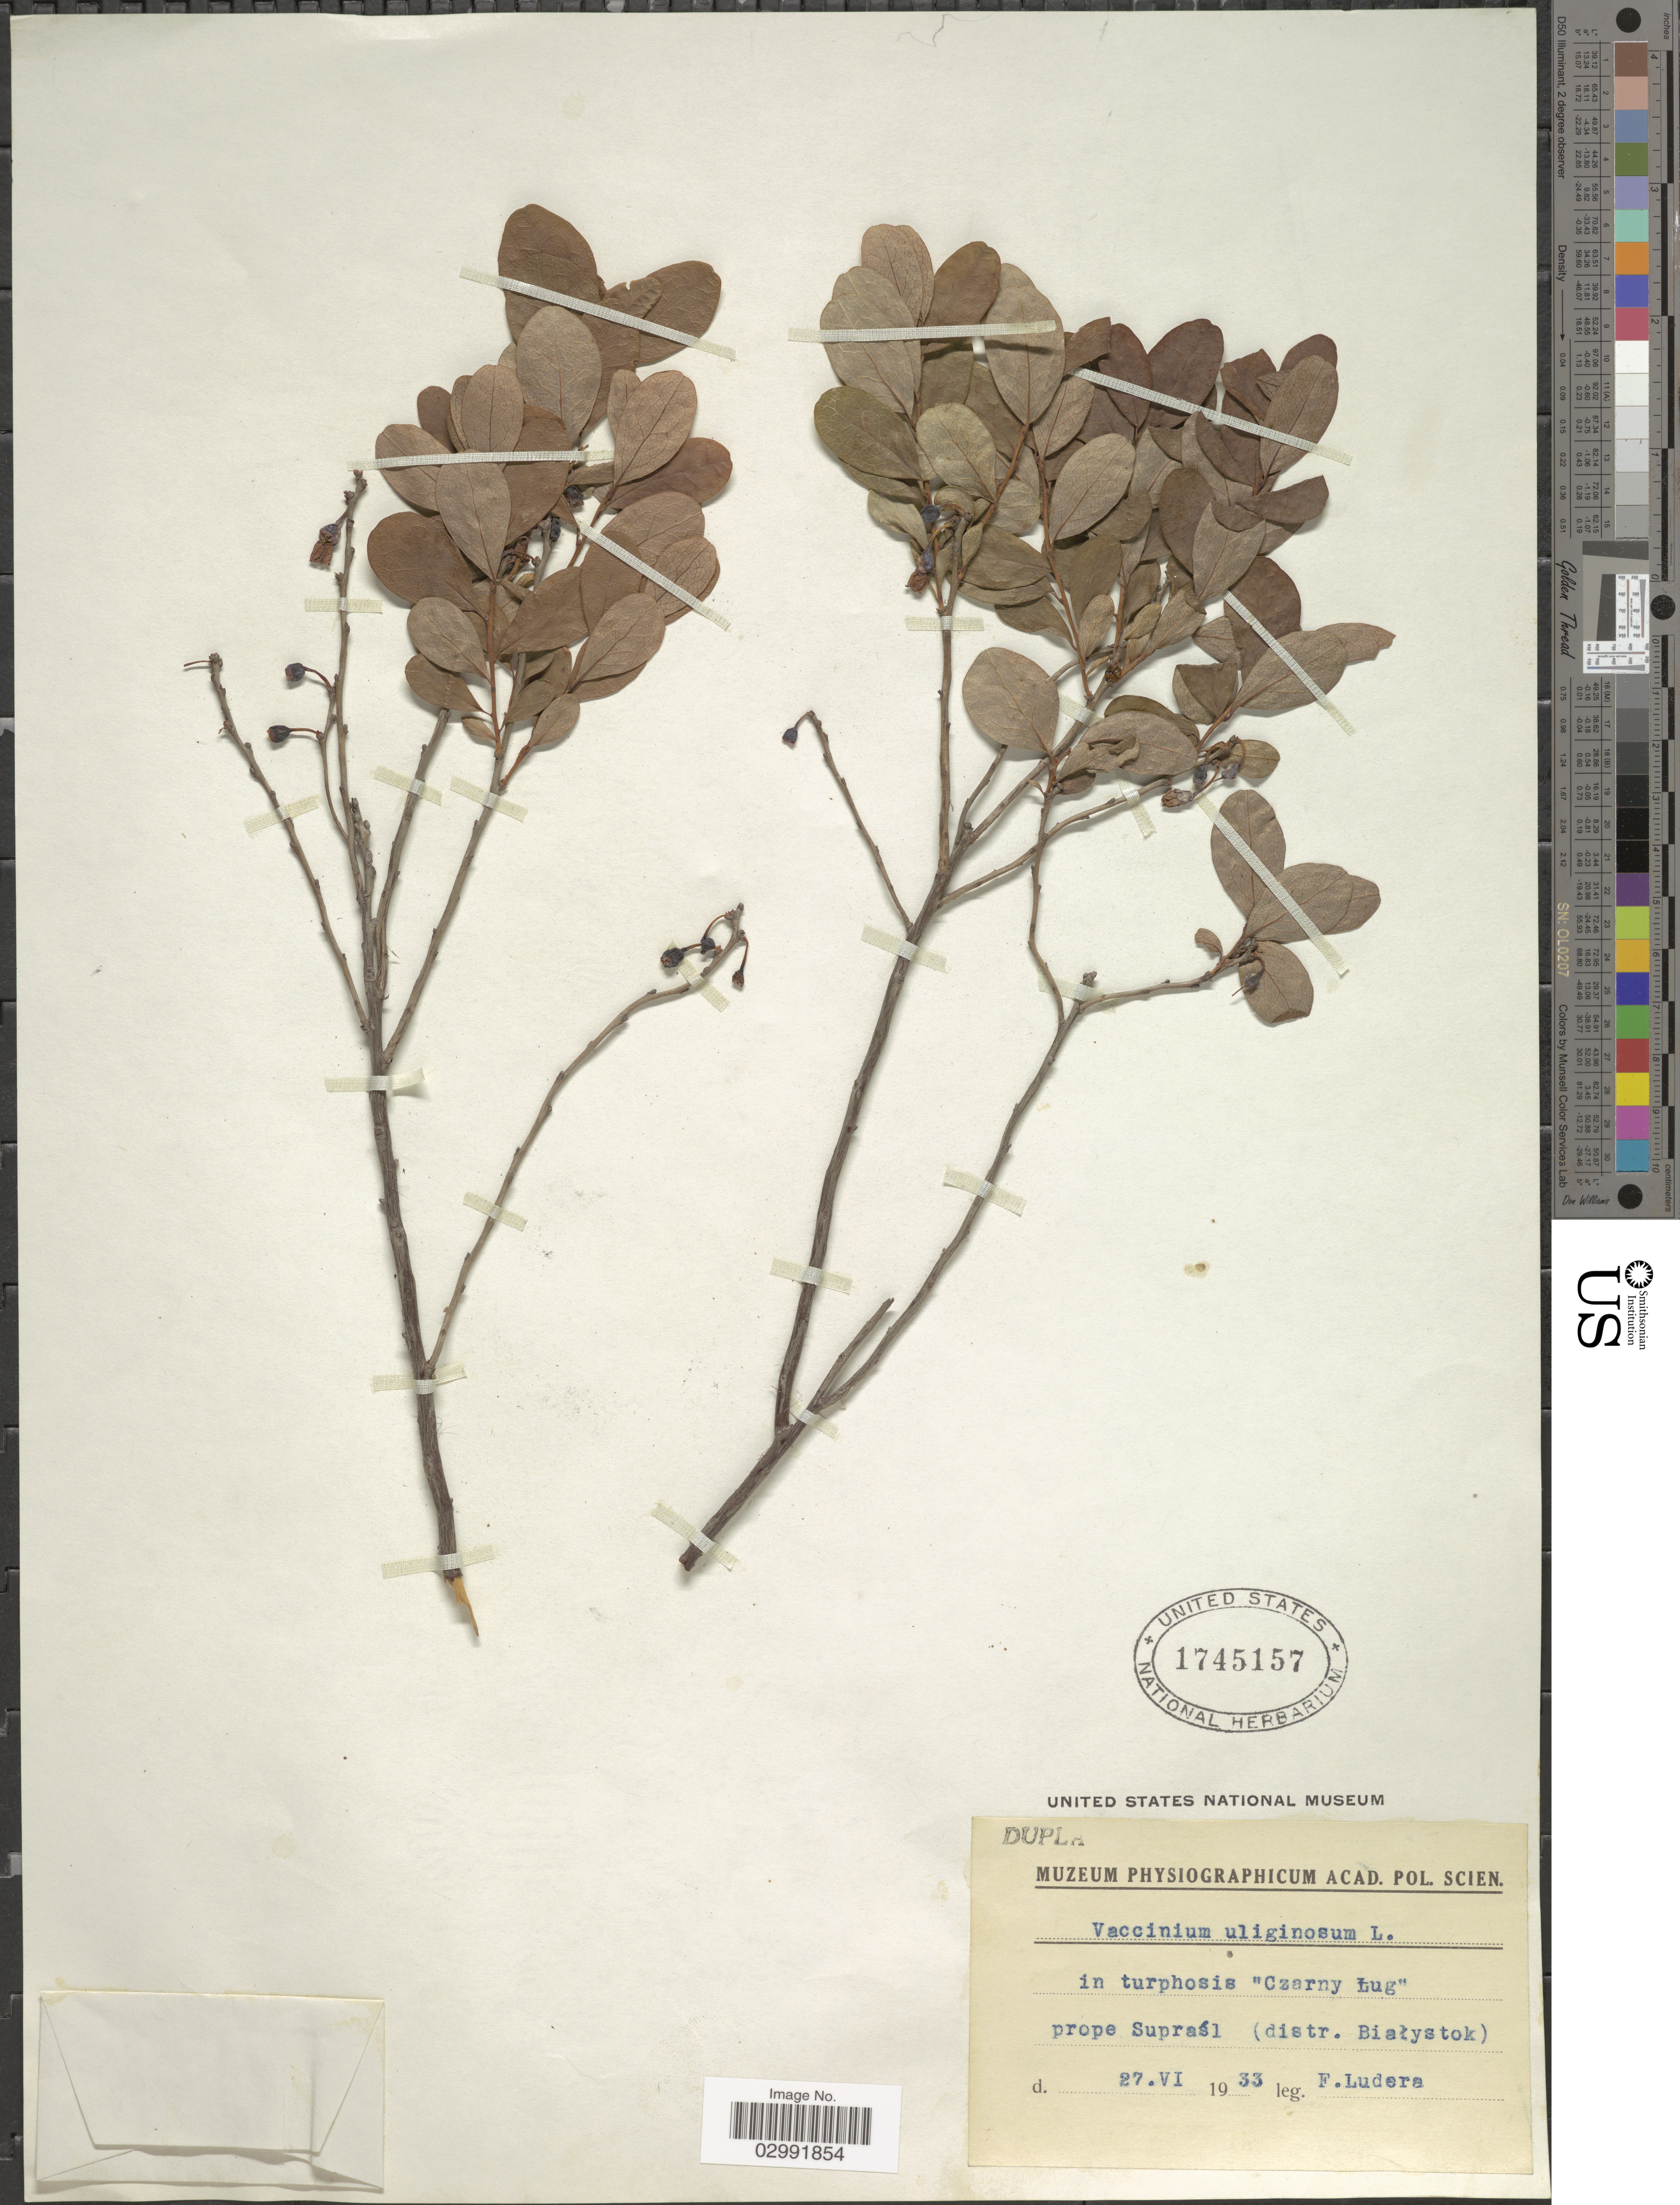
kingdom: Plantae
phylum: Tracheophyta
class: Magnoliopsida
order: Ericales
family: Ericaceae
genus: Vaccinium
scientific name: Vaccinium uliginosum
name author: L.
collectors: F. Ludera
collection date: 1933-06-27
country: Poland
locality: In turphosis "Czarny Ług" prope Suprasl (distr. Białystok).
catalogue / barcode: US 1745157